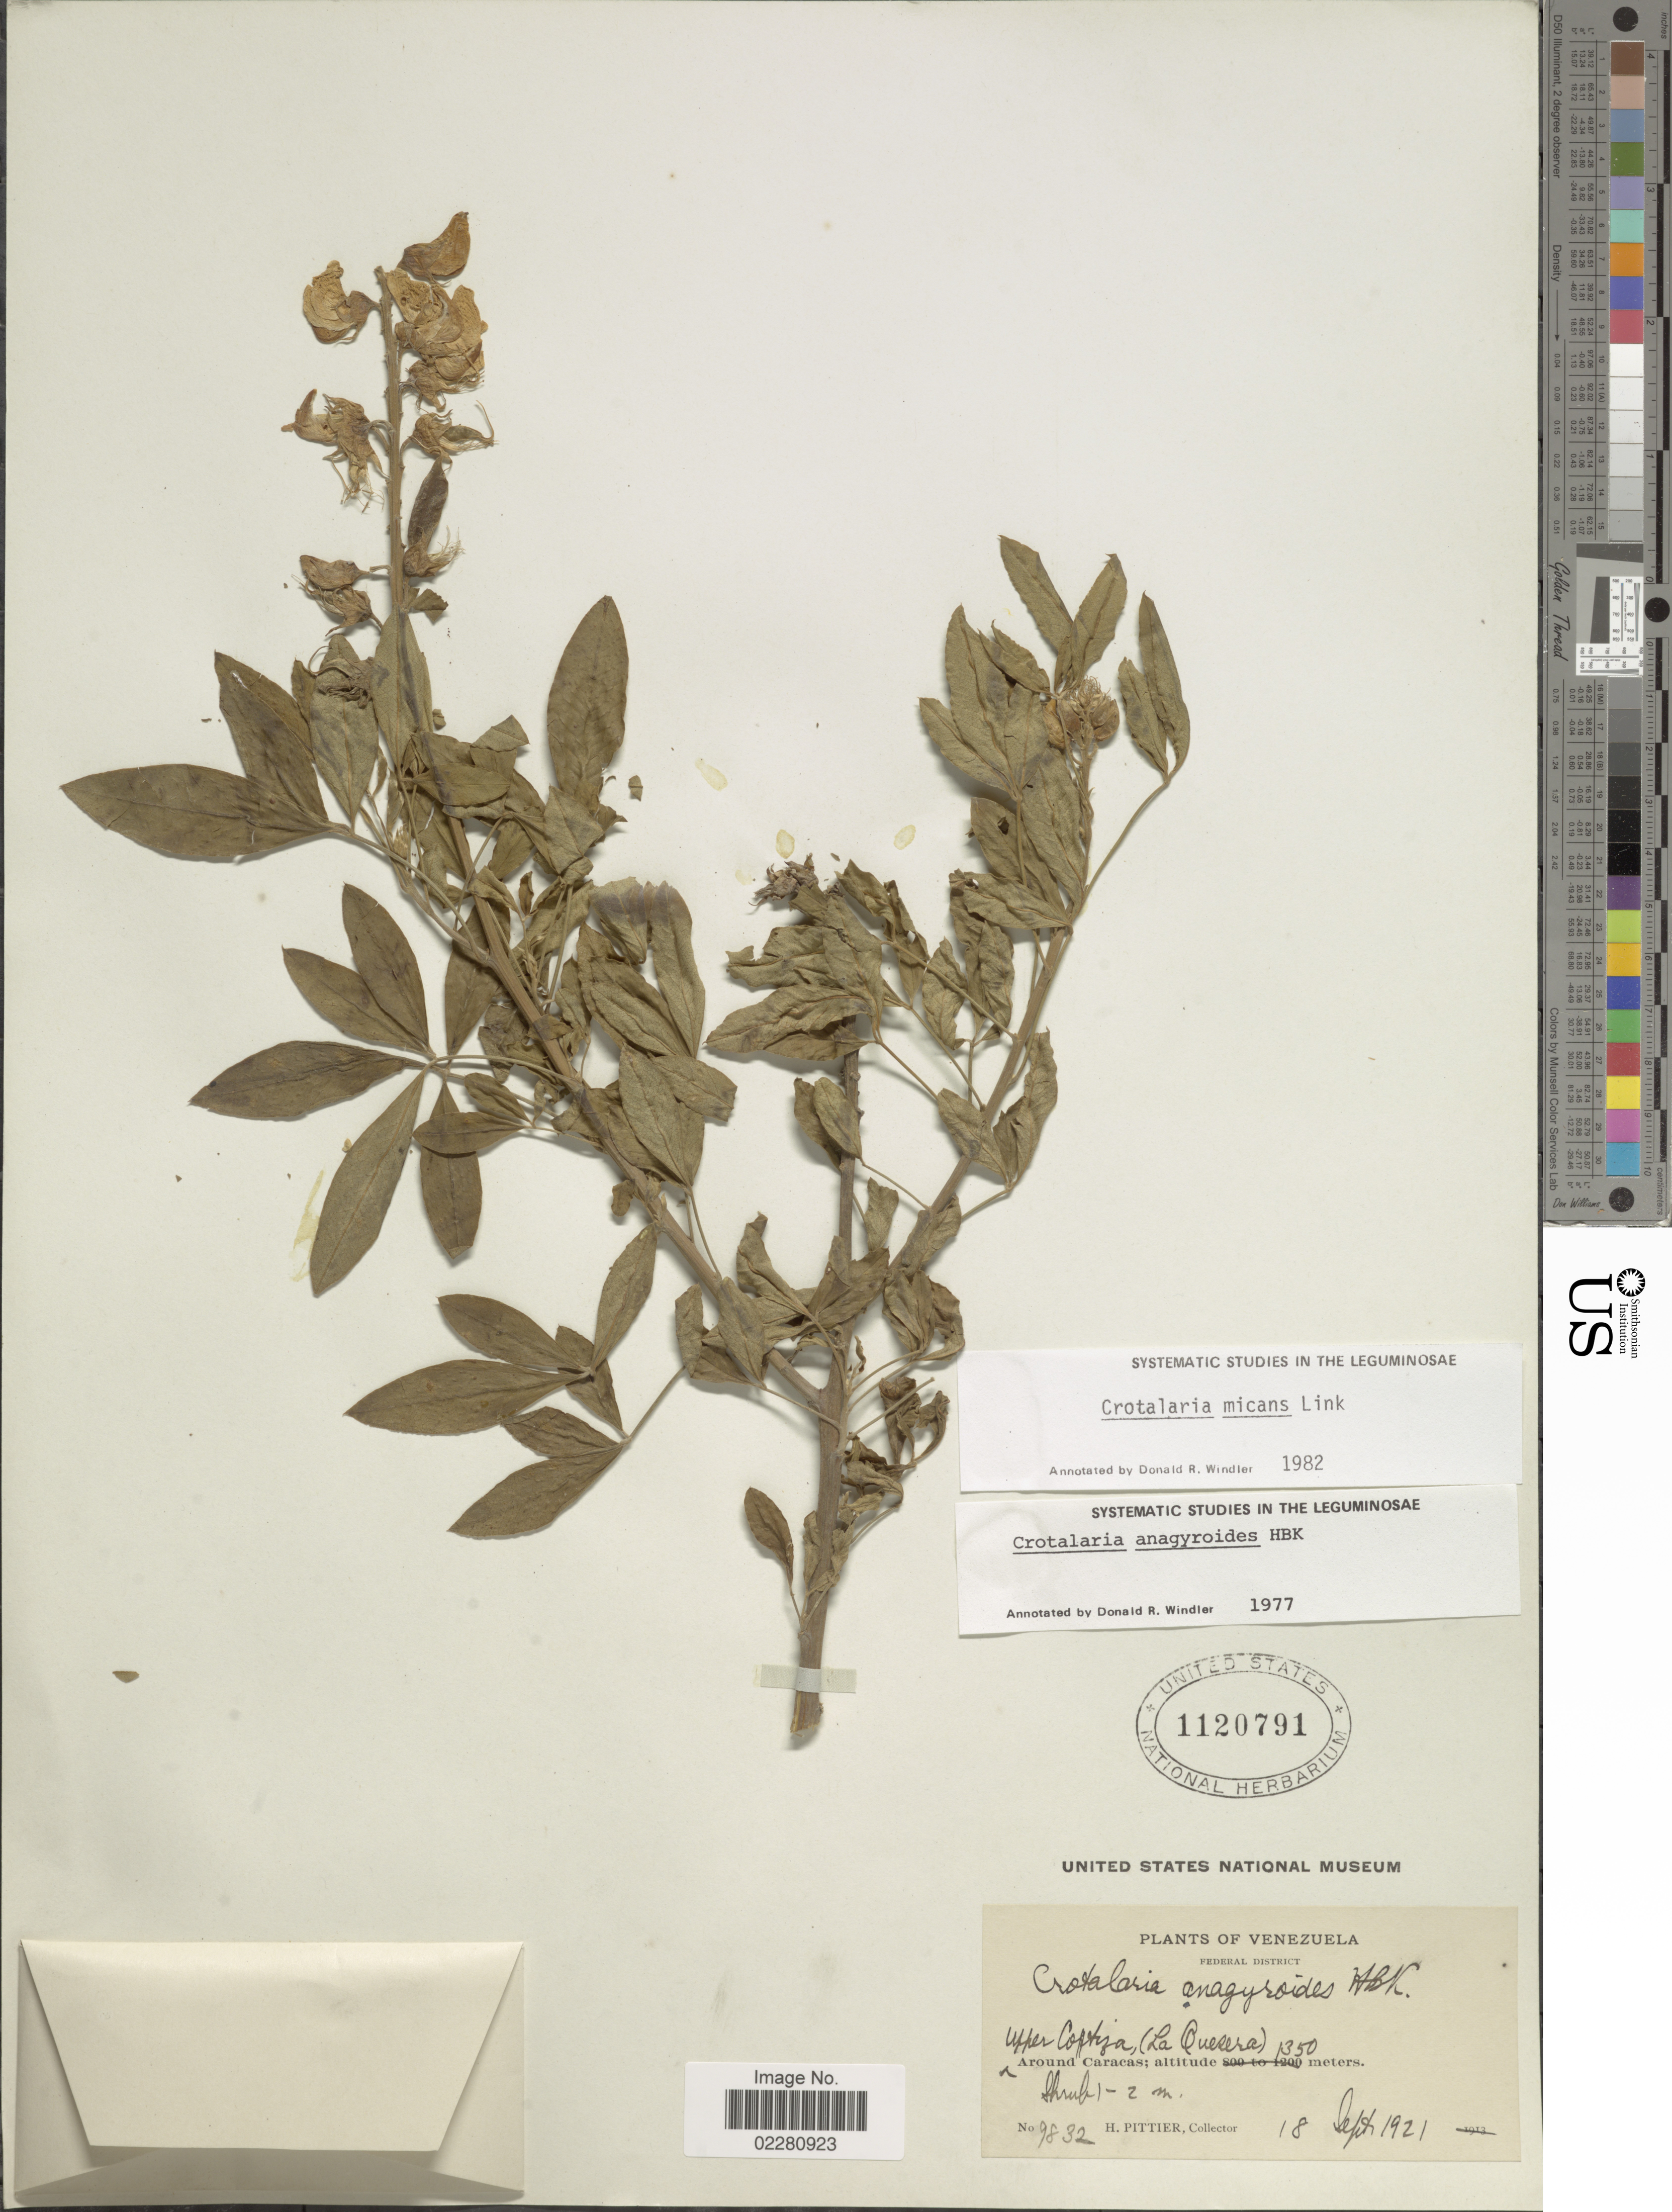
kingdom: Plantae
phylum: Tracheophyta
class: Magnoliopsida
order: Fabales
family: Fabaceae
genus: Crotalaria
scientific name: Crotalaria micans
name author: Link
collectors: H. F. Pittier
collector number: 9832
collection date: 1921-09-18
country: Venezuela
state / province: Distrito Federal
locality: Federal District, Upper Cortiza (La Quesera), around Caracas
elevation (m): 1350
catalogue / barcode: US 1120791